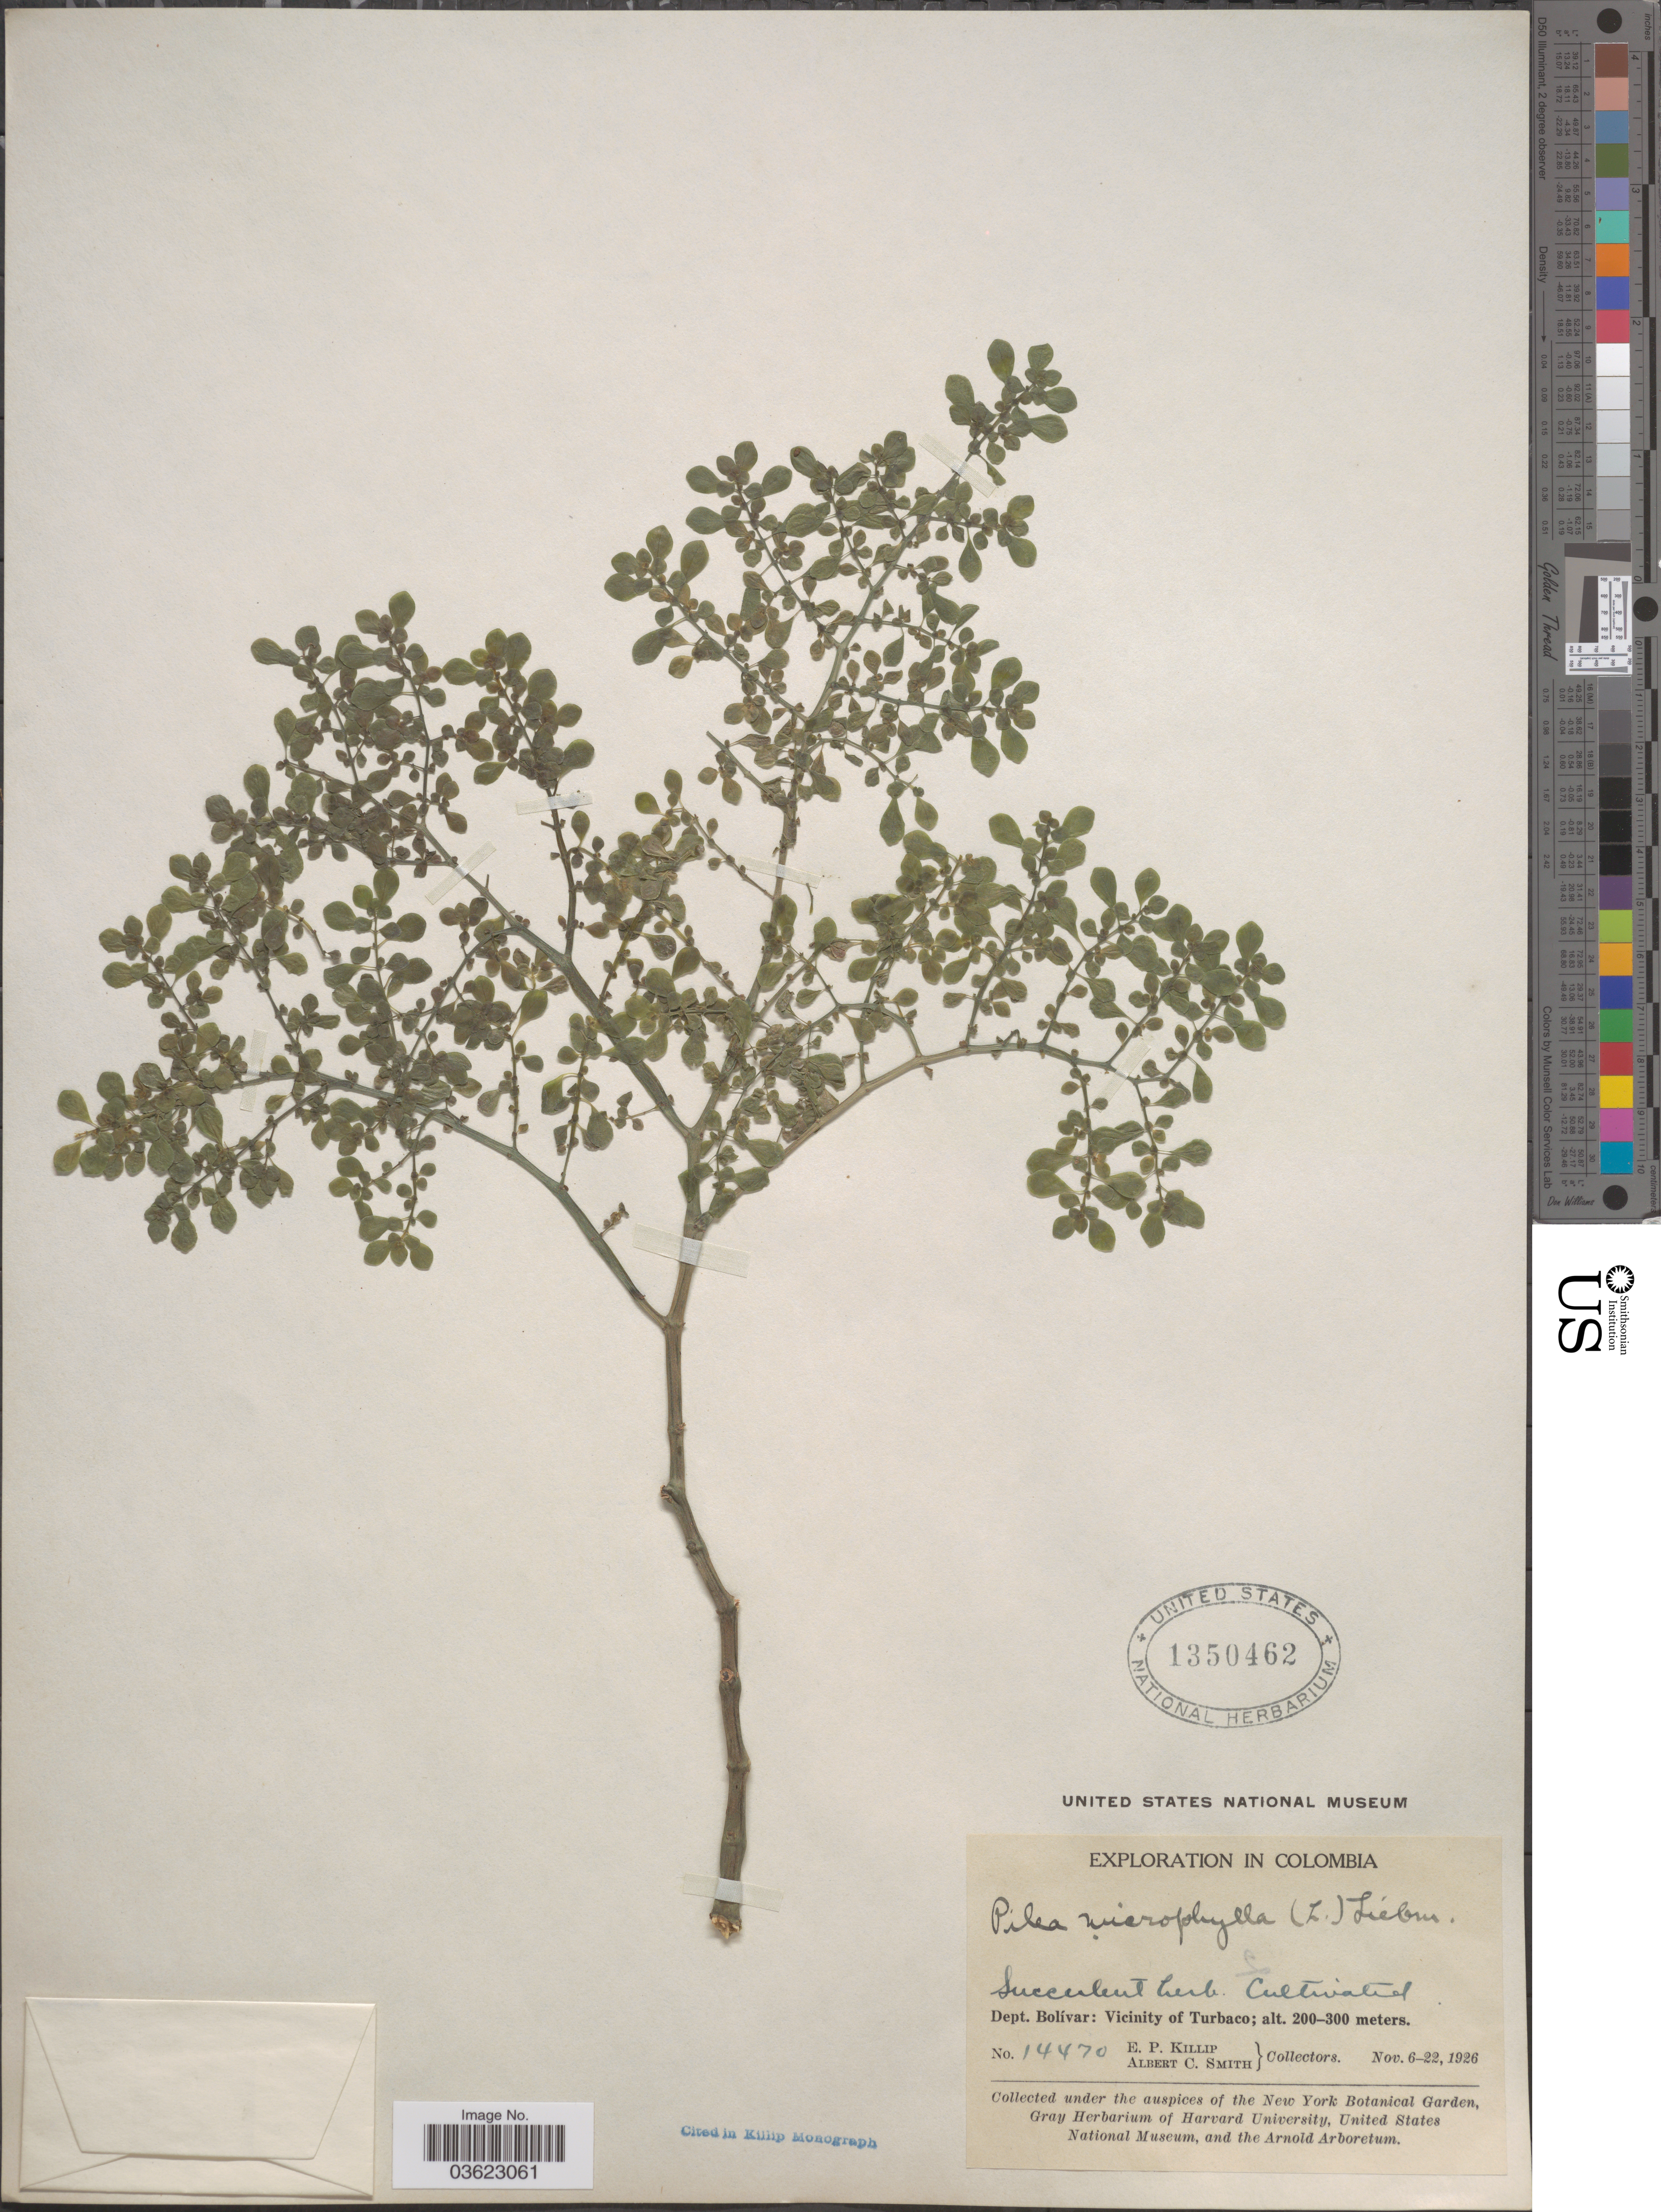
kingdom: Plantae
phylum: Tracheophyta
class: Magnoliopsida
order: Rosales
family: Urticaceae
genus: Pilea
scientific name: Pilea microphylla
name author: (L.) Liebm.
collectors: E. P. Killip & A. C. Smith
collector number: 14470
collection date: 1926-11-06/1926-11-22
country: Colombia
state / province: Bolívar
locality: Dept. Bolívar: Vicinity of Turbaco.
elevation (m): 200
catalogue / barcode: US 1350462